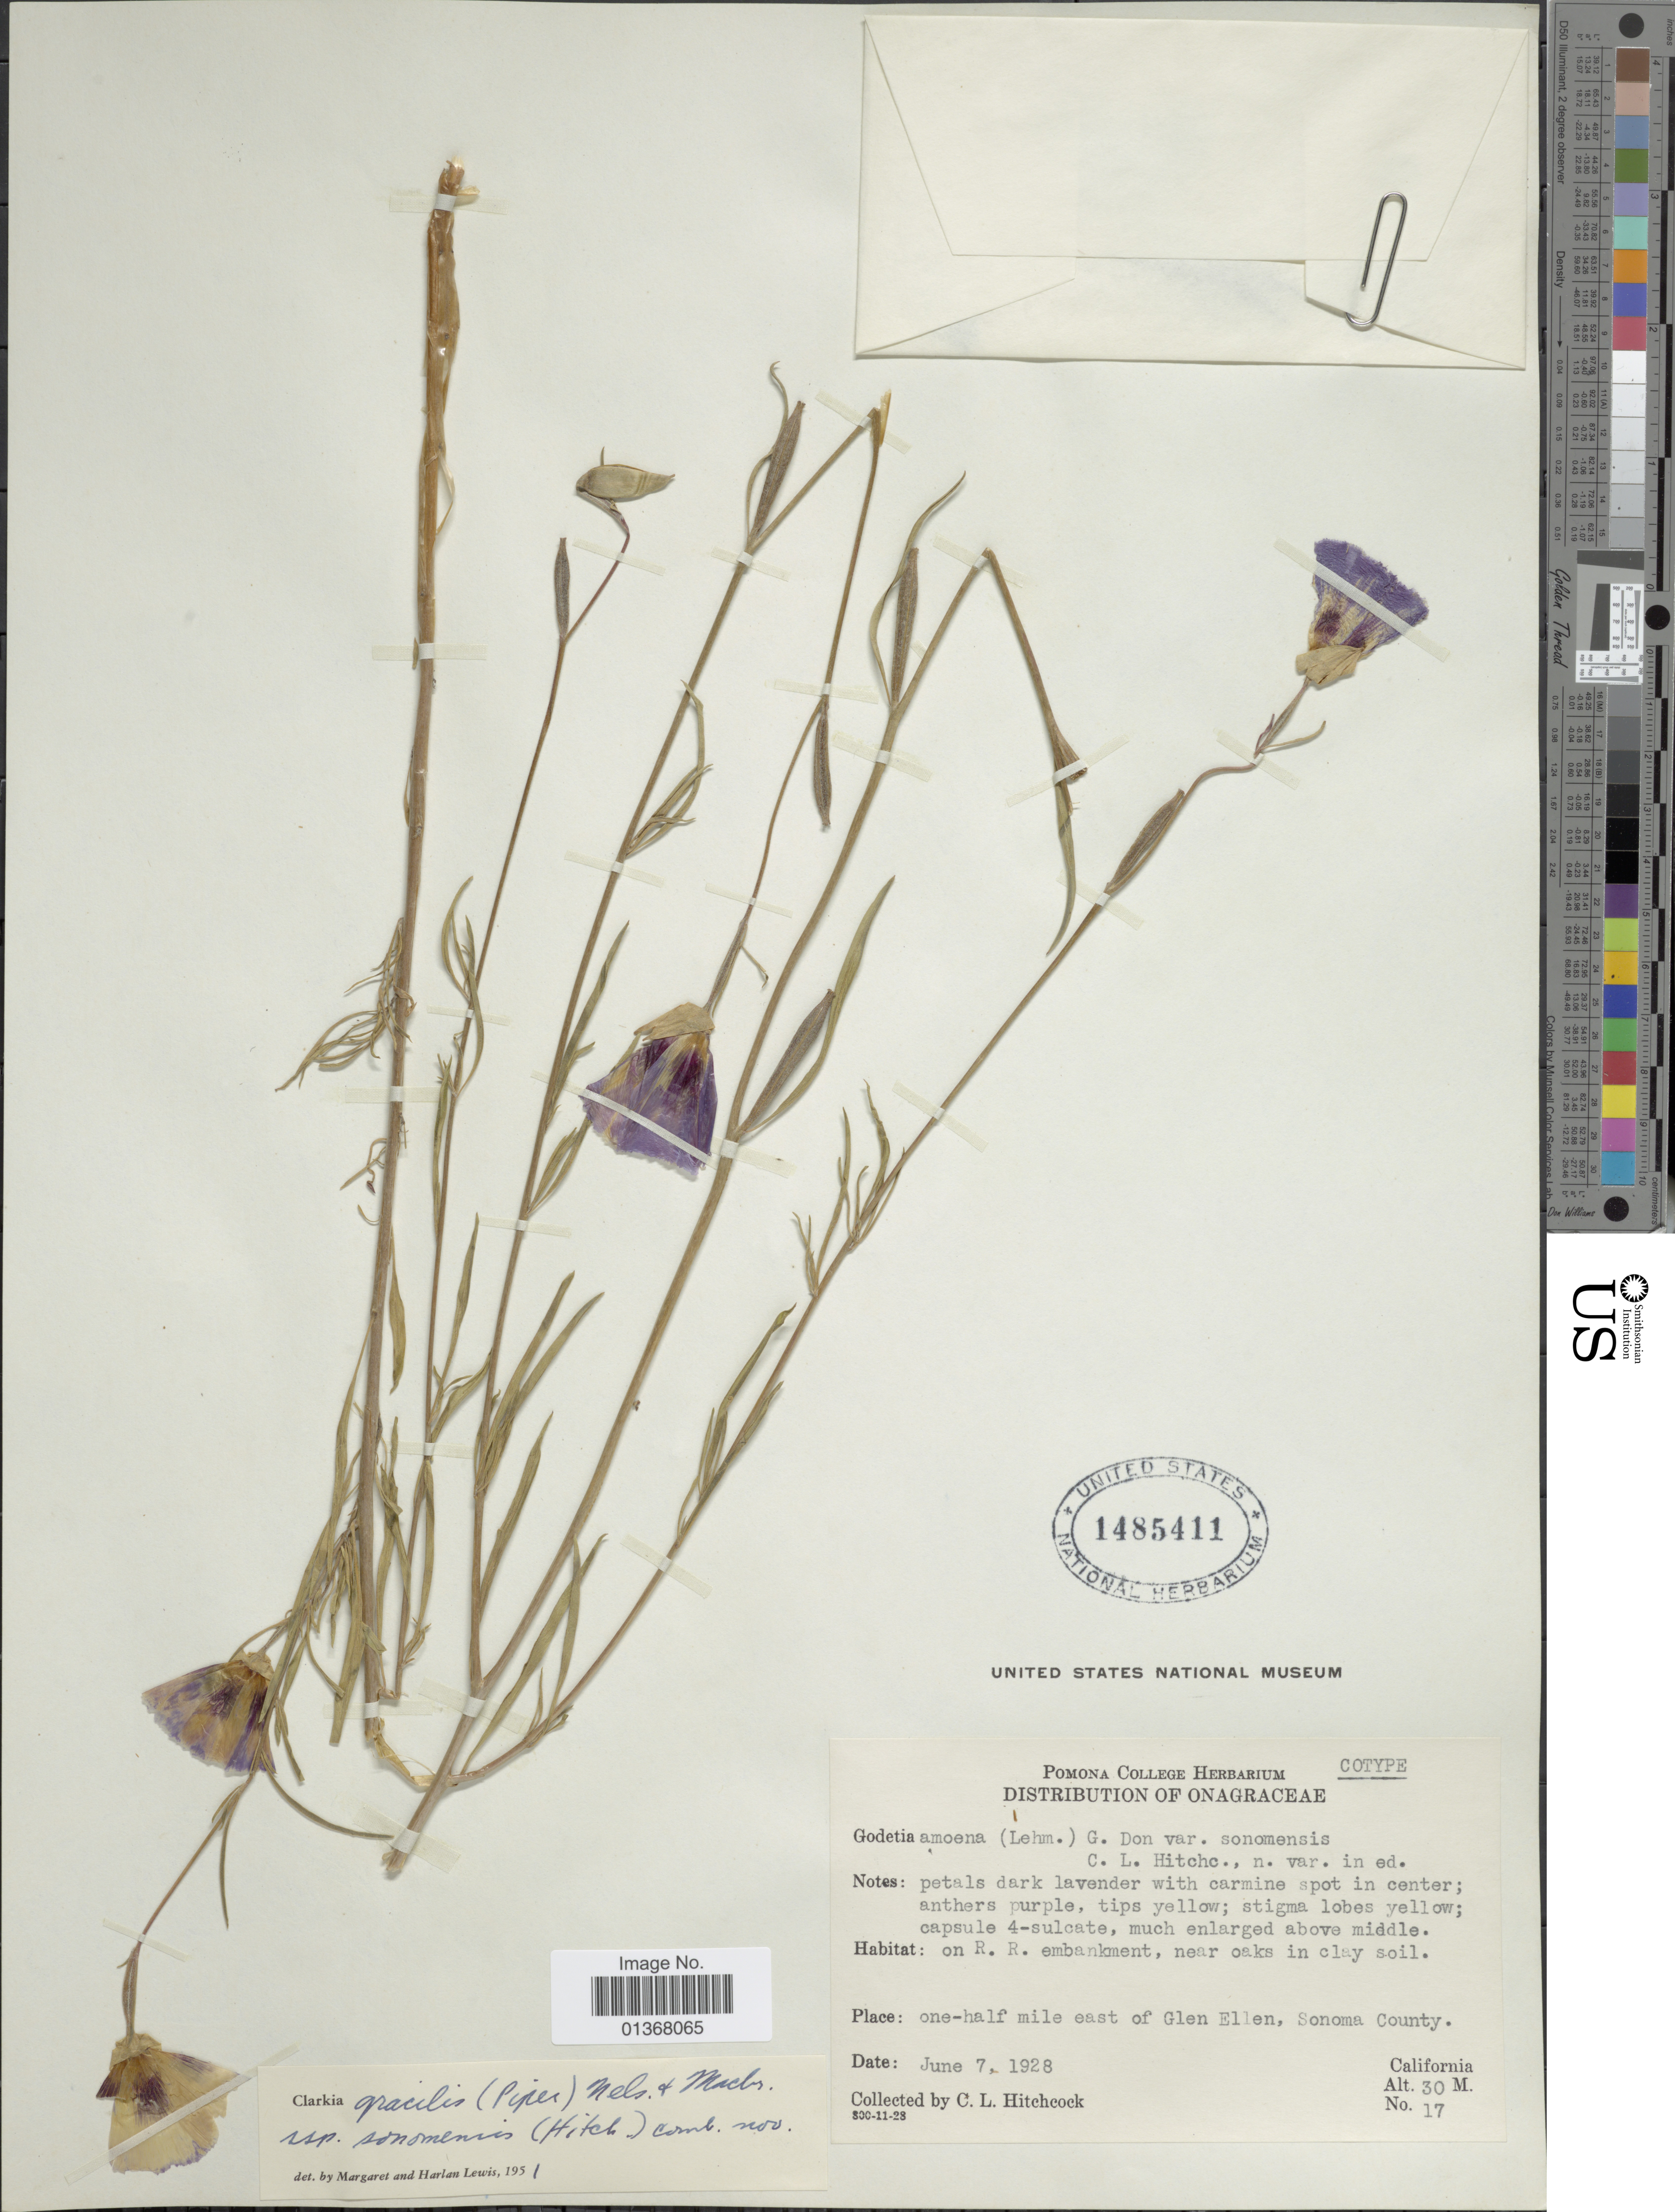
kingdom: Plantae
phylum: Tracheophyta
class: Magnoliopsida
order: Myrtales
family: Onagraceae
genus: Clarkia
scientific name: Clarkia gracilis subsp. sonomensis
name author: (C.L. Hitchc.) F. H. Lewis & M.E. Lewis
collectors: C. L. Hitchcock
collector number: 17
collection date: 1928-06-07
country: United States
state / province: California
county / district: Sonoma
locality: One-half mile east of Glen Ellen, Sonoma County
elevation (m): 30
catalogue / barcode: US 1485411